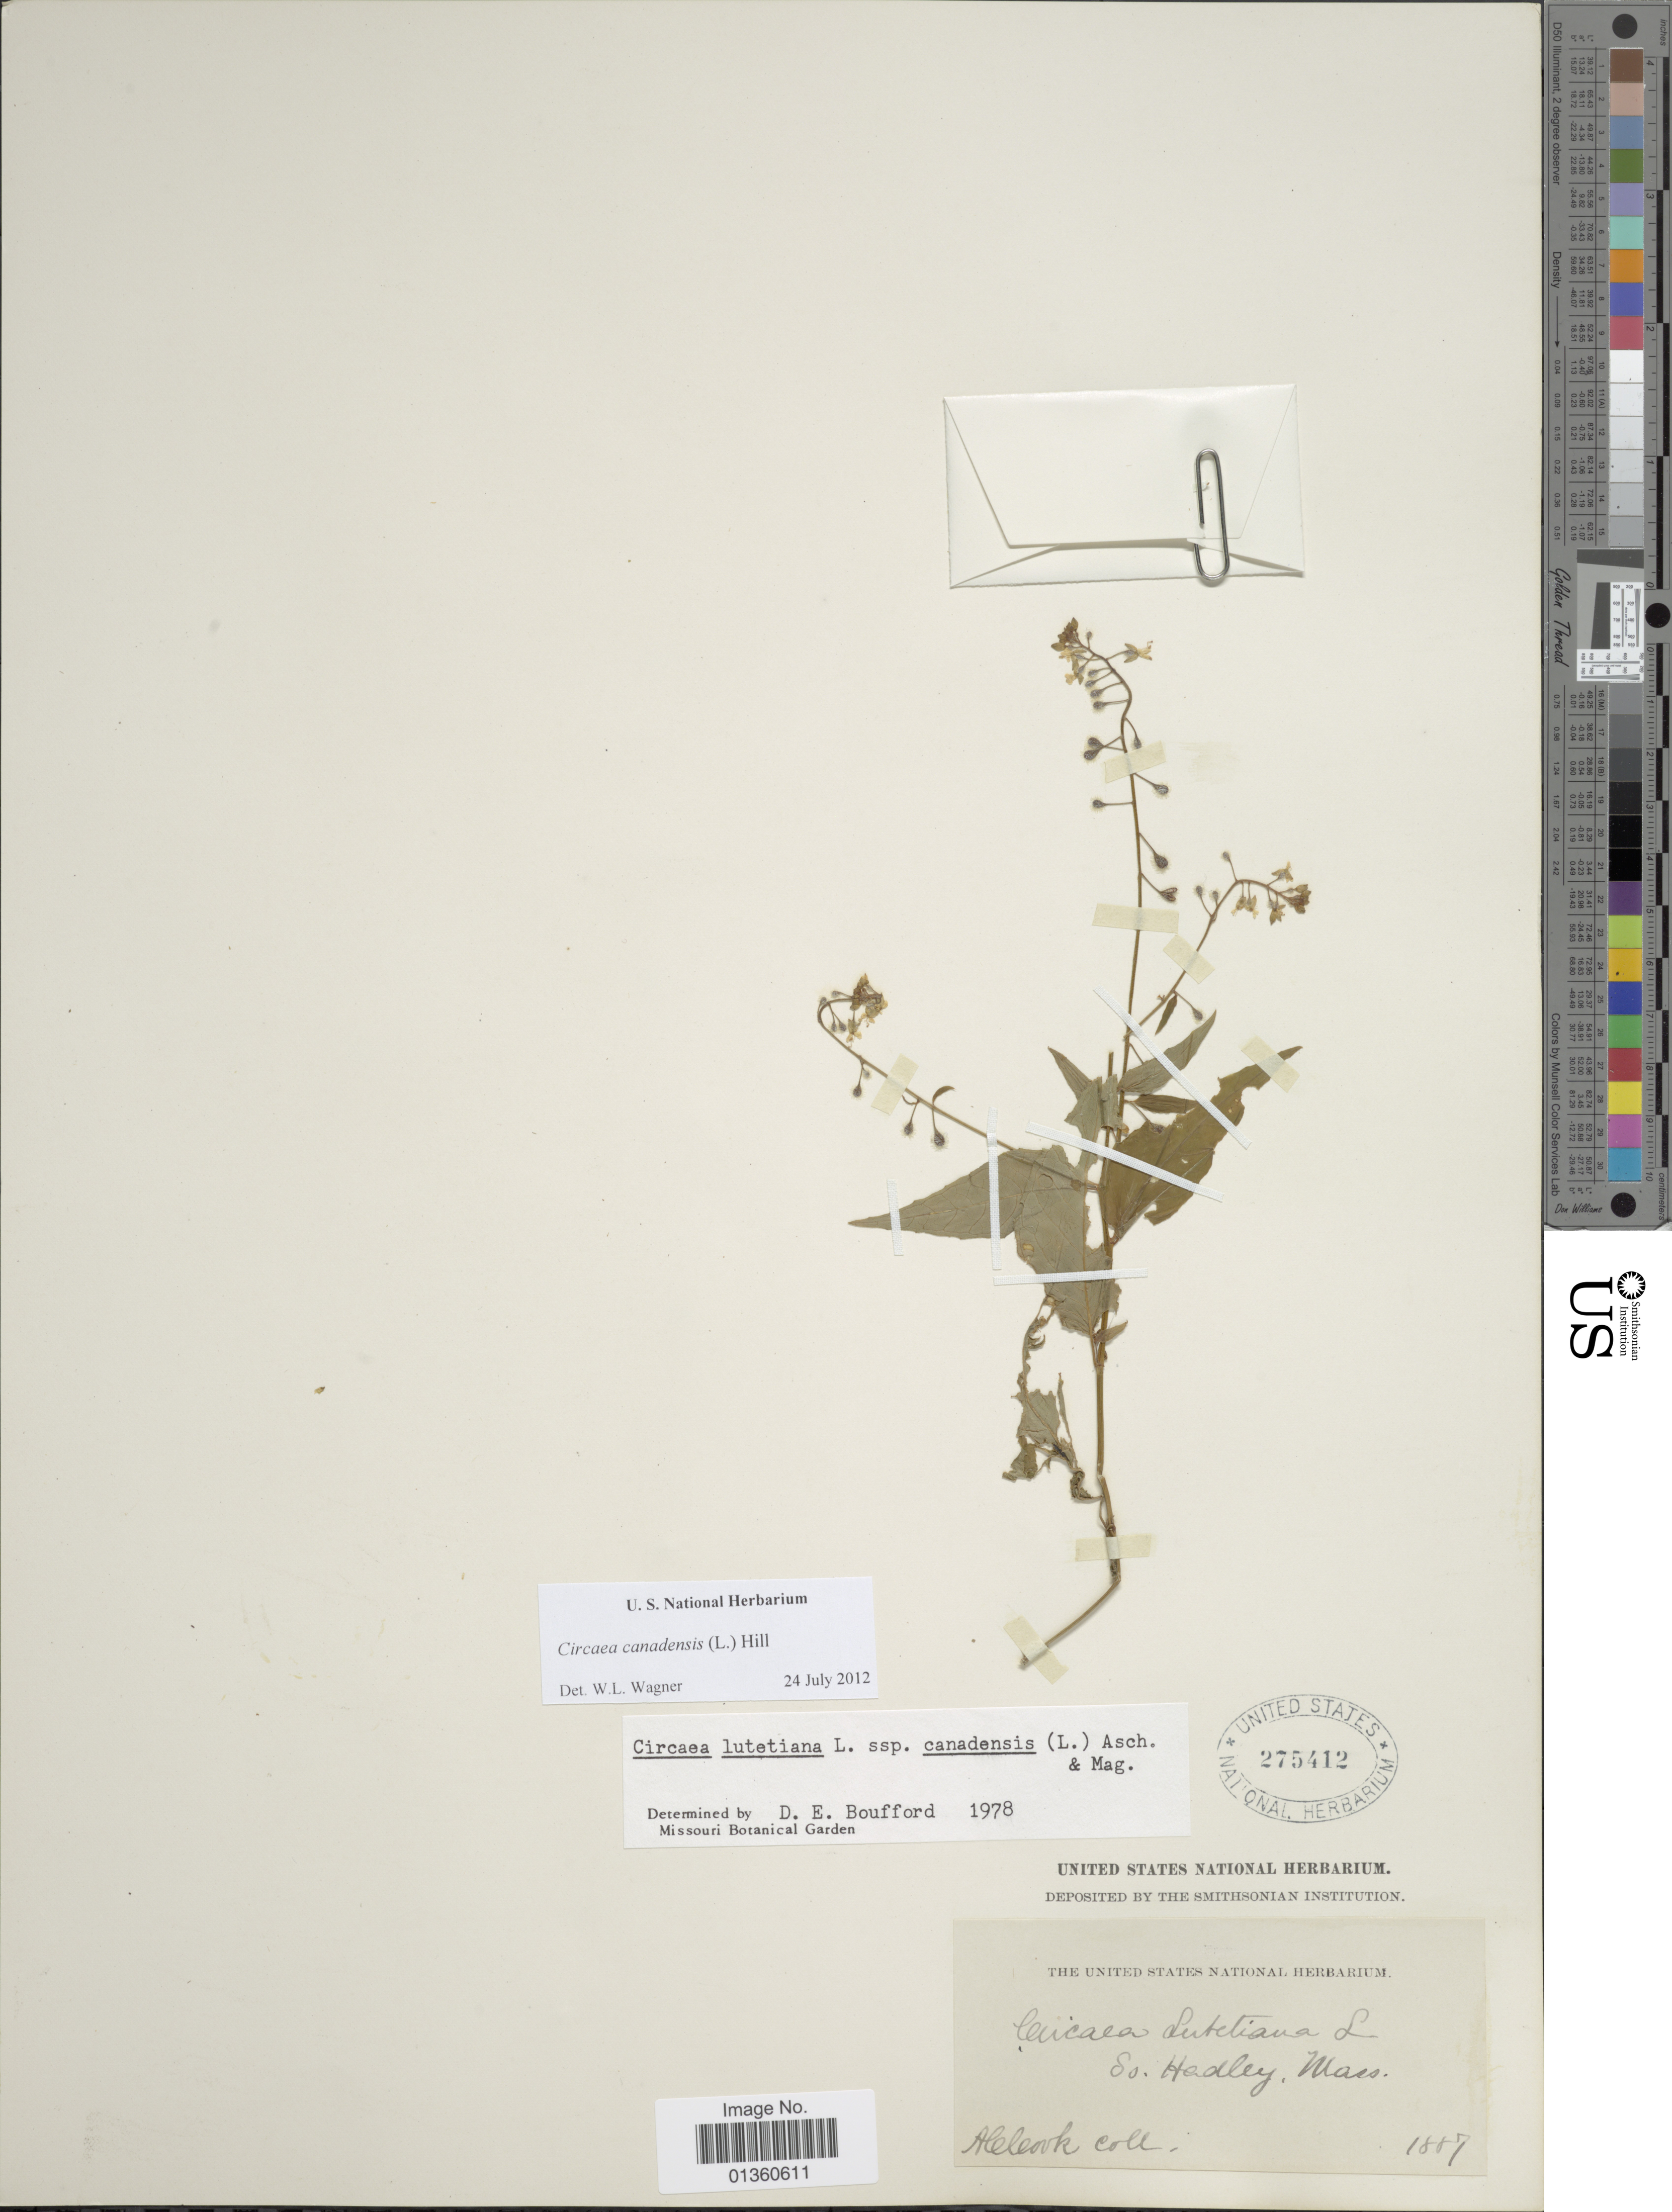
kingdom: Plantae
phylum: Tracheophyta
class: Magnoliopsida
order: Myrtales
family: Onagraceae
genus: Circaea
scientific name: Circaea canadensis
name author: (L.) Hill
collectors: A. Cook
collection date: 1887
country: United States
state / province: Massachusetts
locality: So. Hadley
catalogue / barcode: US 275412